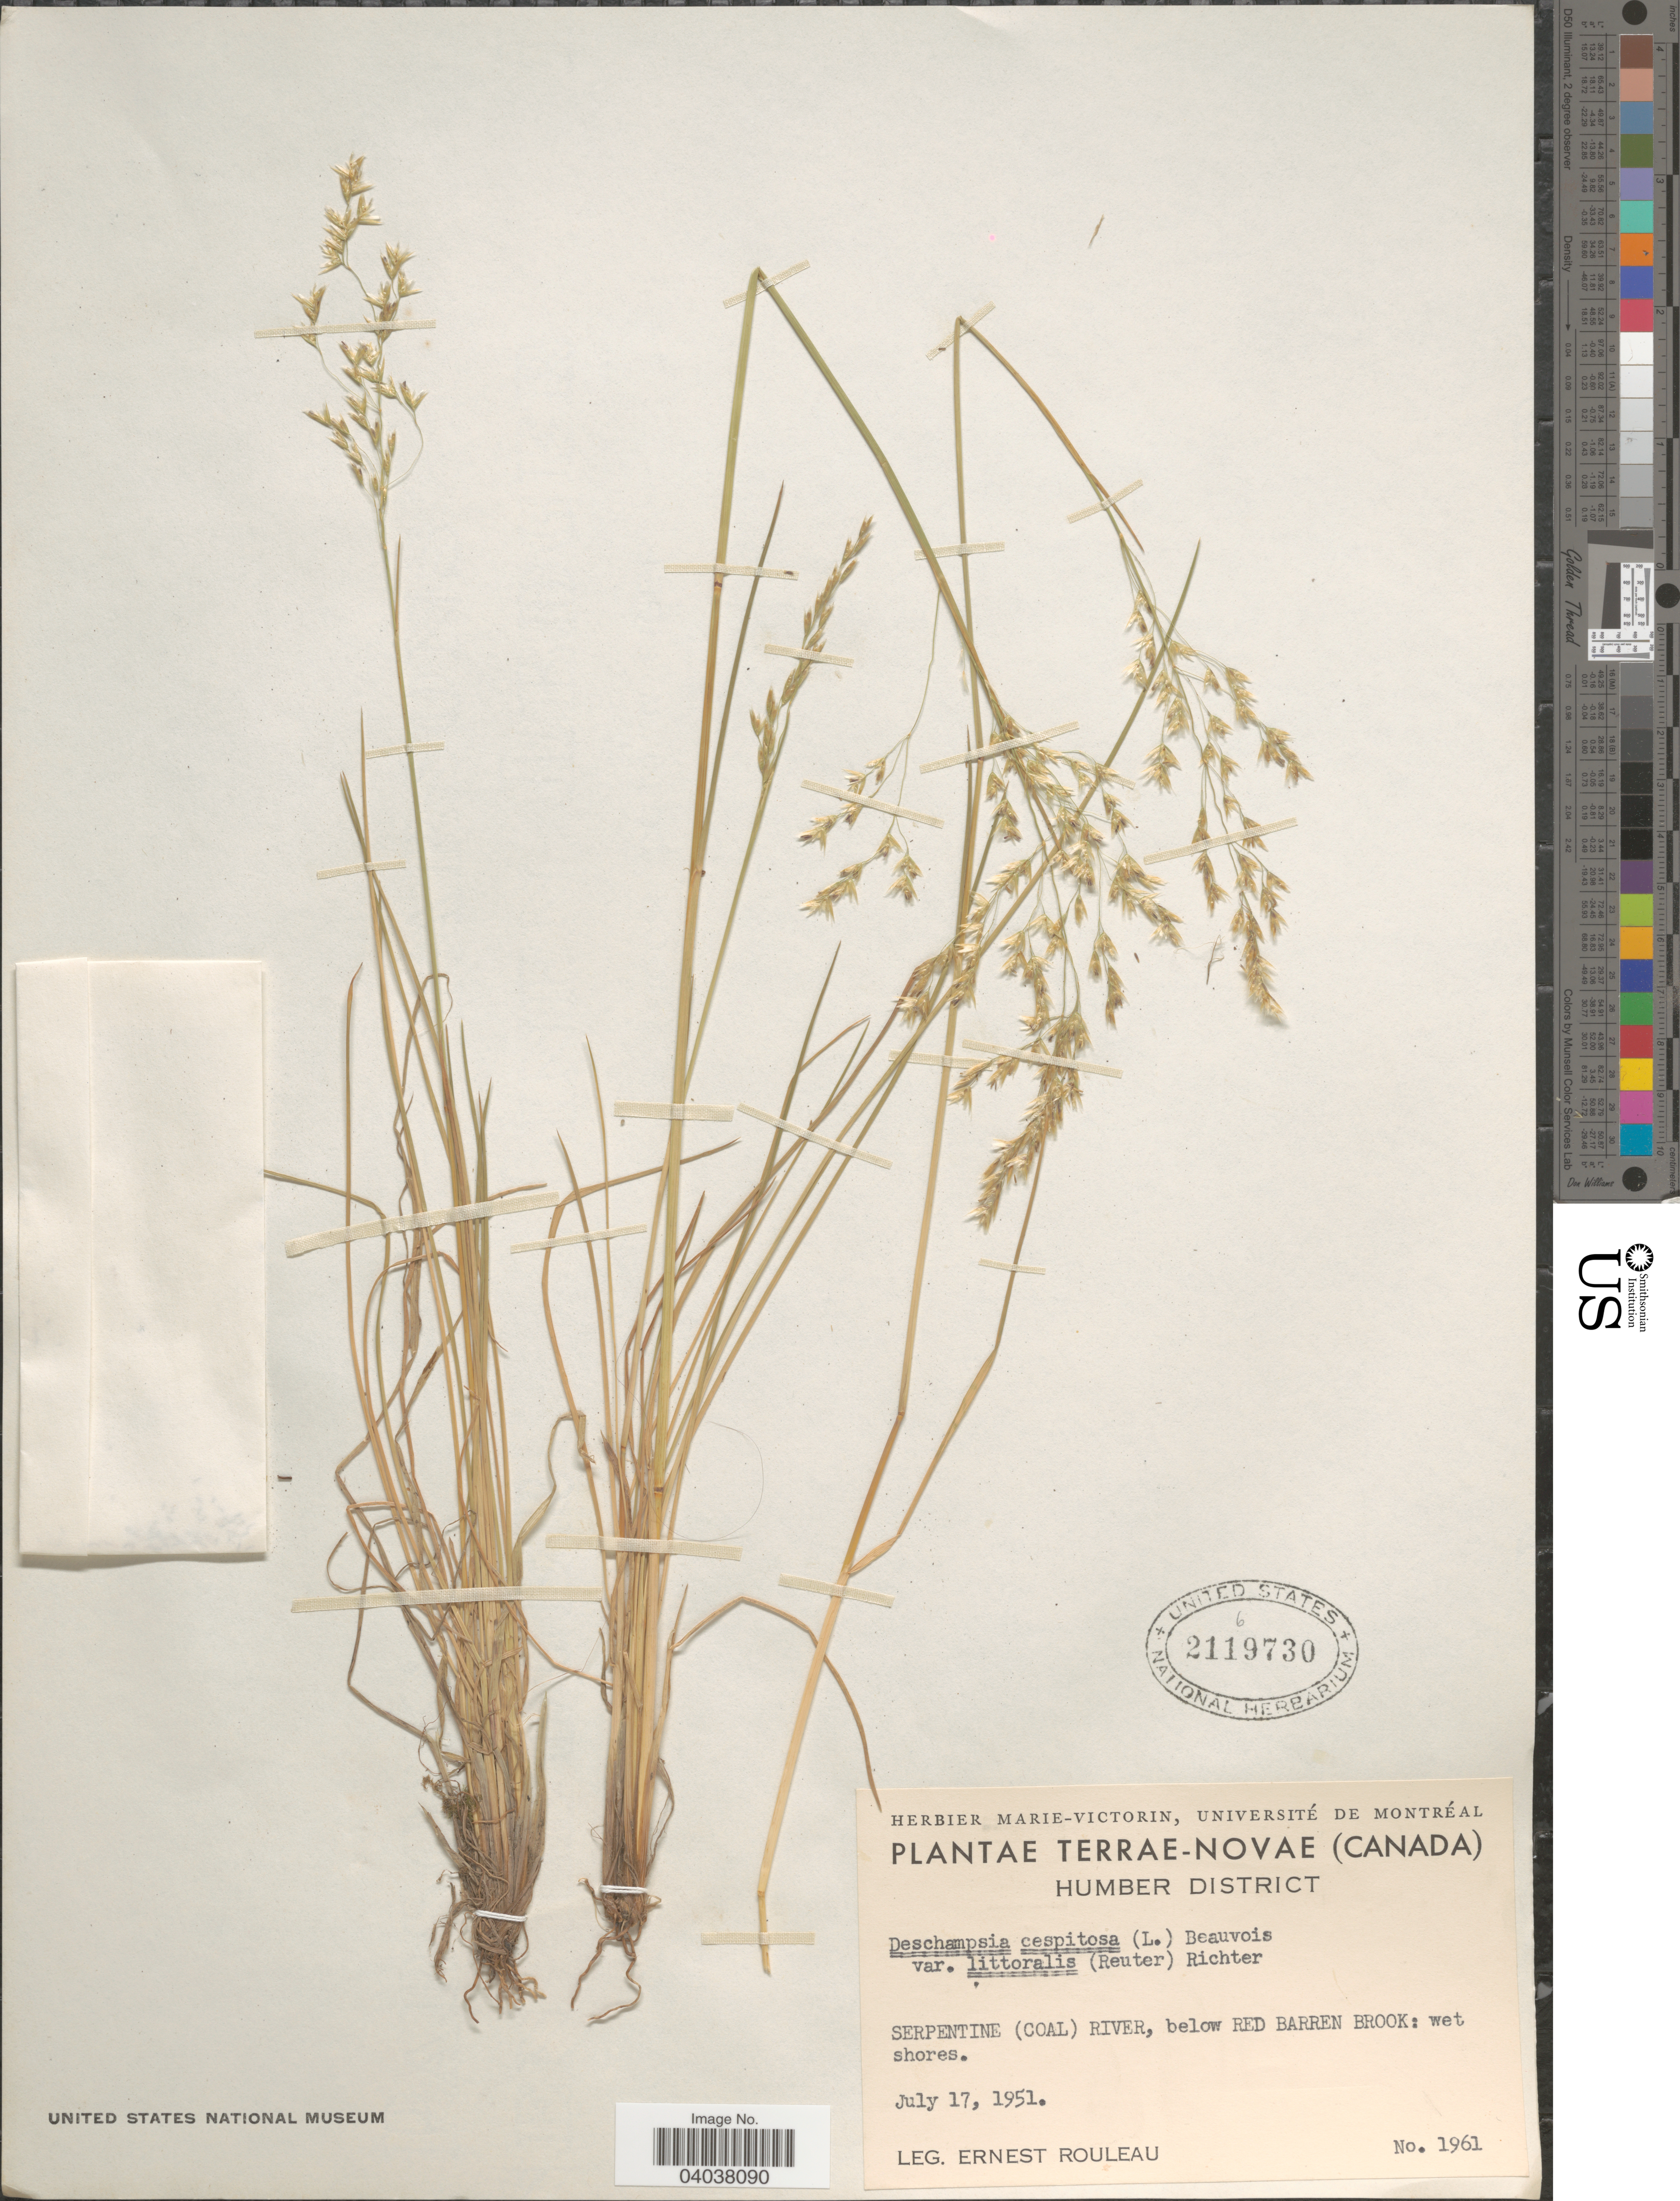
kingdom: Plantae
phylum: Tracheophyta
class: Liliopsida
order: Poales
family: Poaceae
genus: Deschampsia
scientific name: Deschampsia cespitosa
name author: (L.) P. Beauv.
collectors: J. Rouleau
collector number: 1961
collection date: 1951-07-17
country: Canada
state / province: Newfoundland and Labrador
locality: Terrae-Novae. Humber District. Serpentine (Coal) River, below Red Barren Brook.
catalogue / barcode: US 2119730